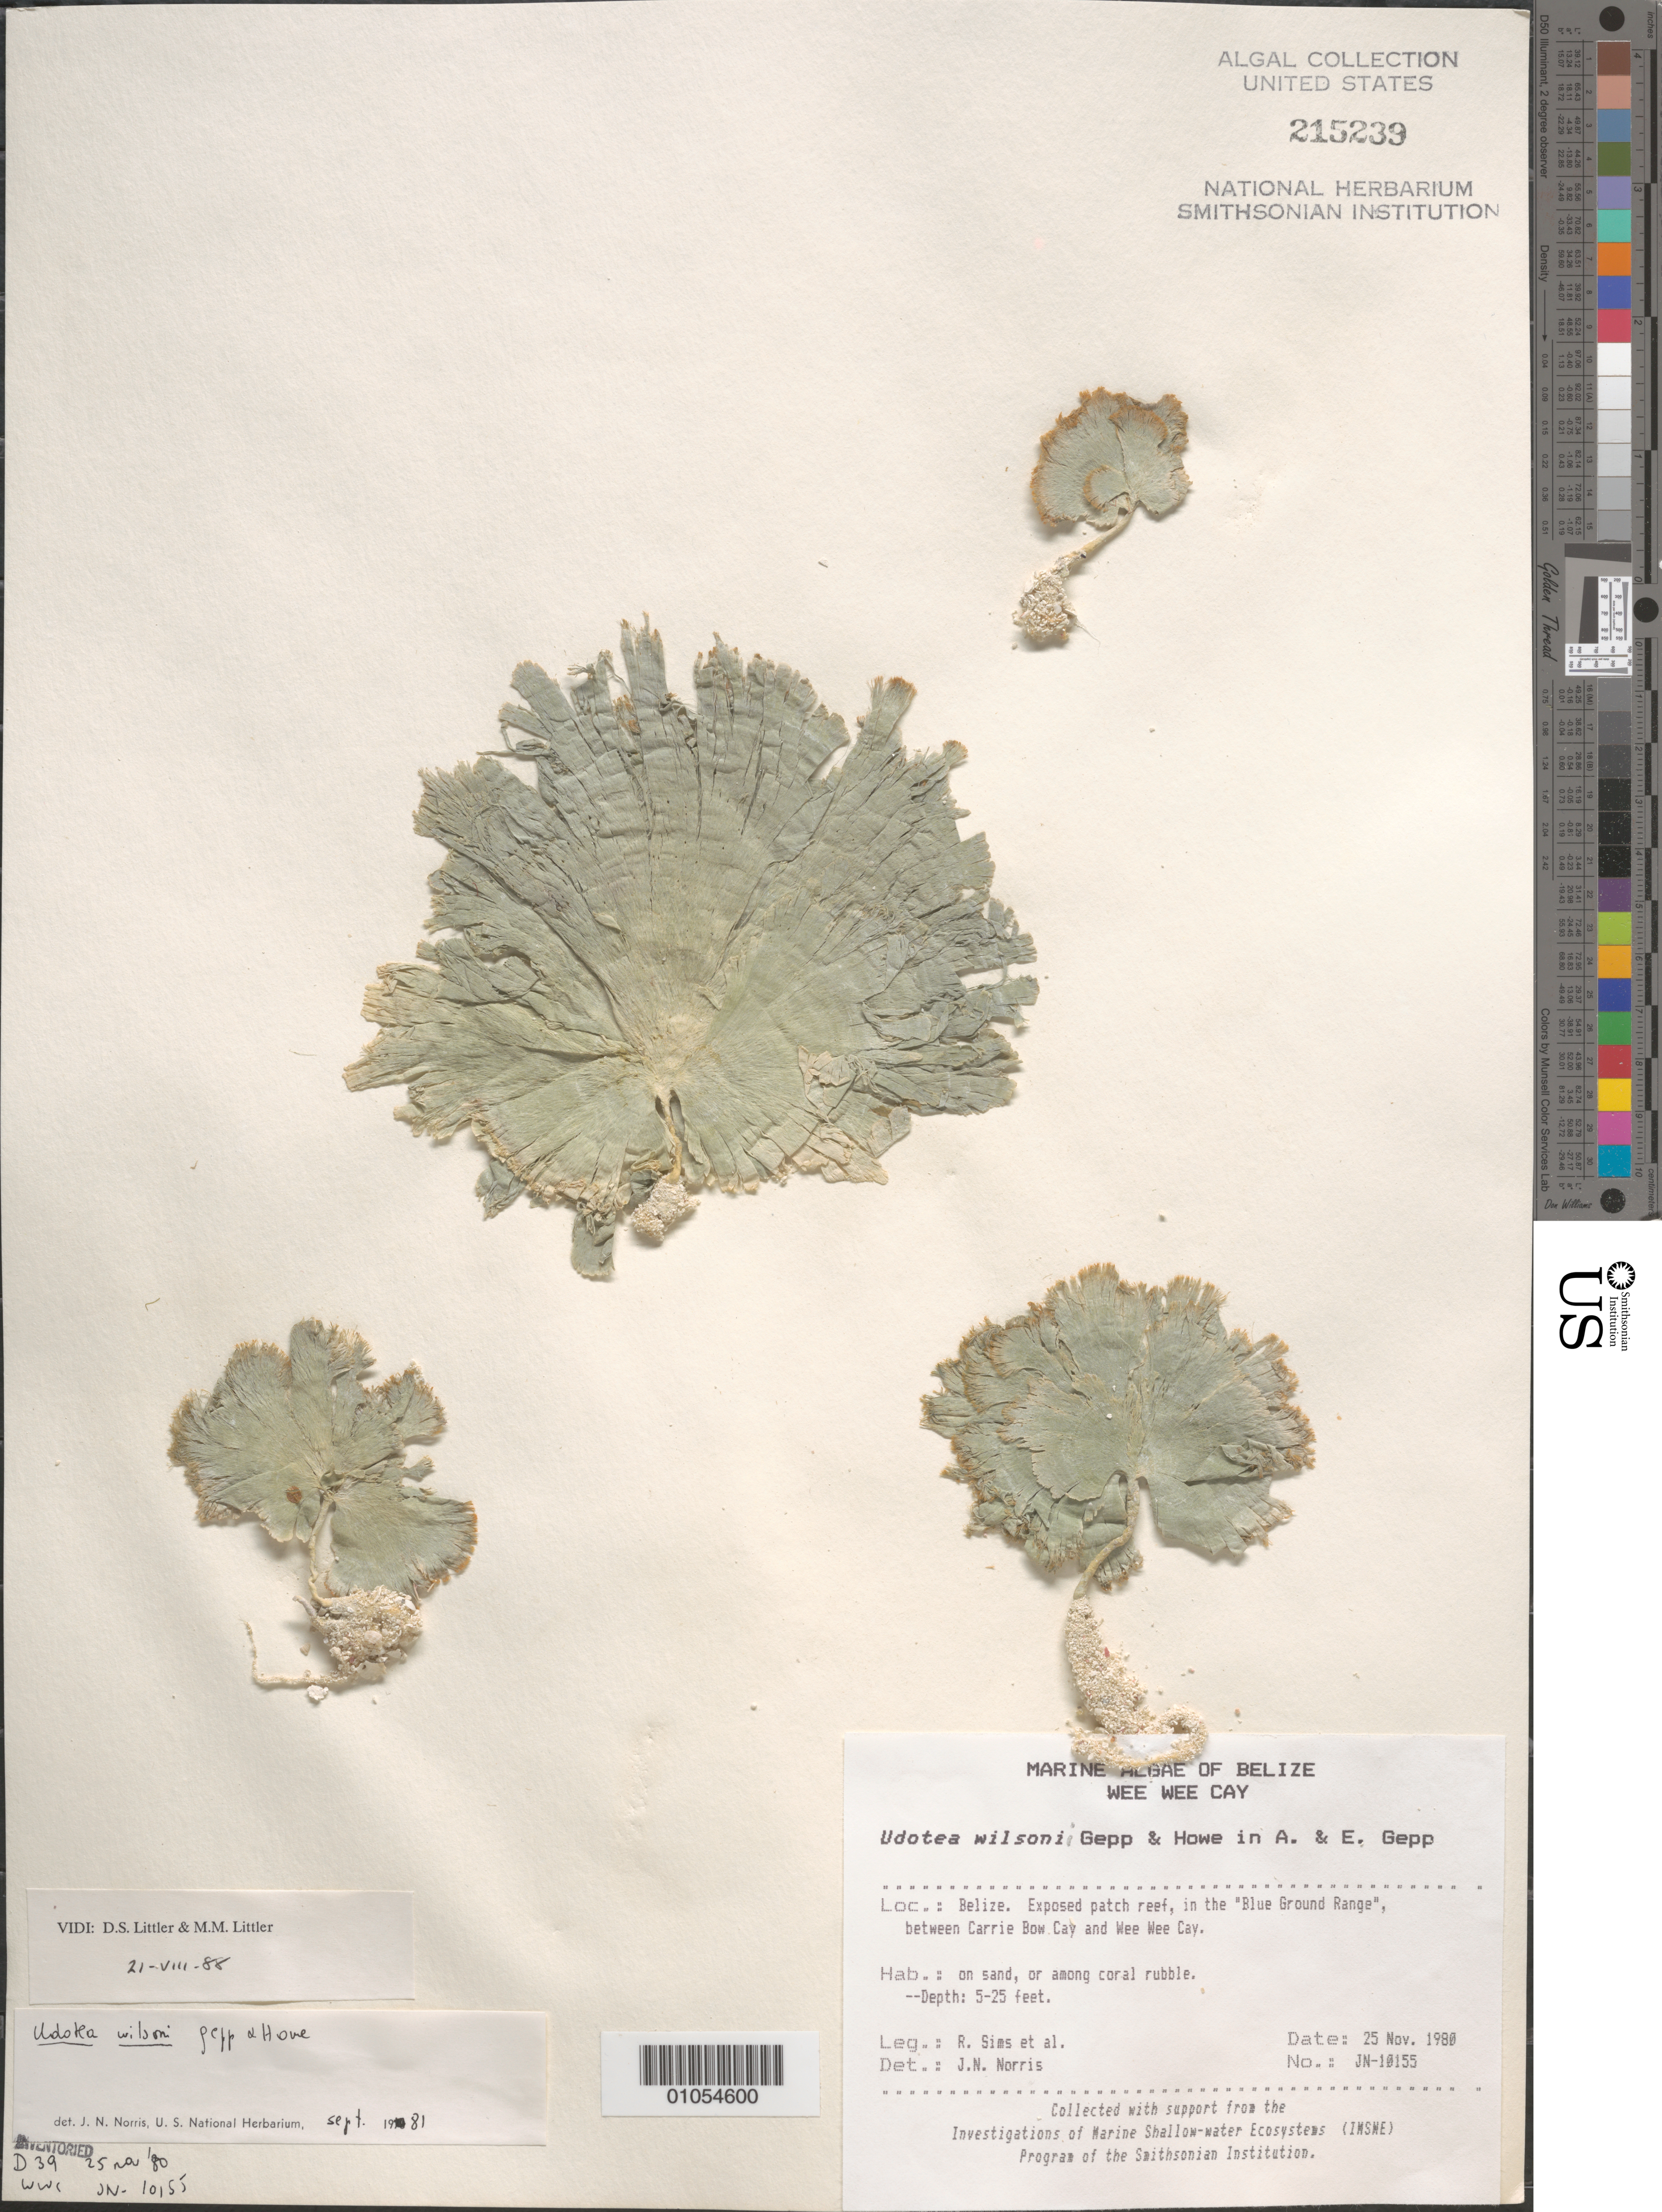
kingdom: Plantae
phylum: Chlorophyta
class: Ulvophyceae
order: Bryopsidales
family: Udoteaceae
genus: Udotea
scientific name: Udotea wilsonii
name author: A. Gepp et al. in A. Gepp & E. Gepp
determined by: Norris, James N.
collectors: R. H. Sims & et al.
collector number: JN-10155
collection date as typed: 25 Nov 1980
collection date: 1980-11-25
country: Belize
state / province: Stann Creek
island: Wee Wee Cay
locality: Blue Ground Range, between Carrie Bow Cay and Wee Wee Cay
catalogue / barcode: US 215239